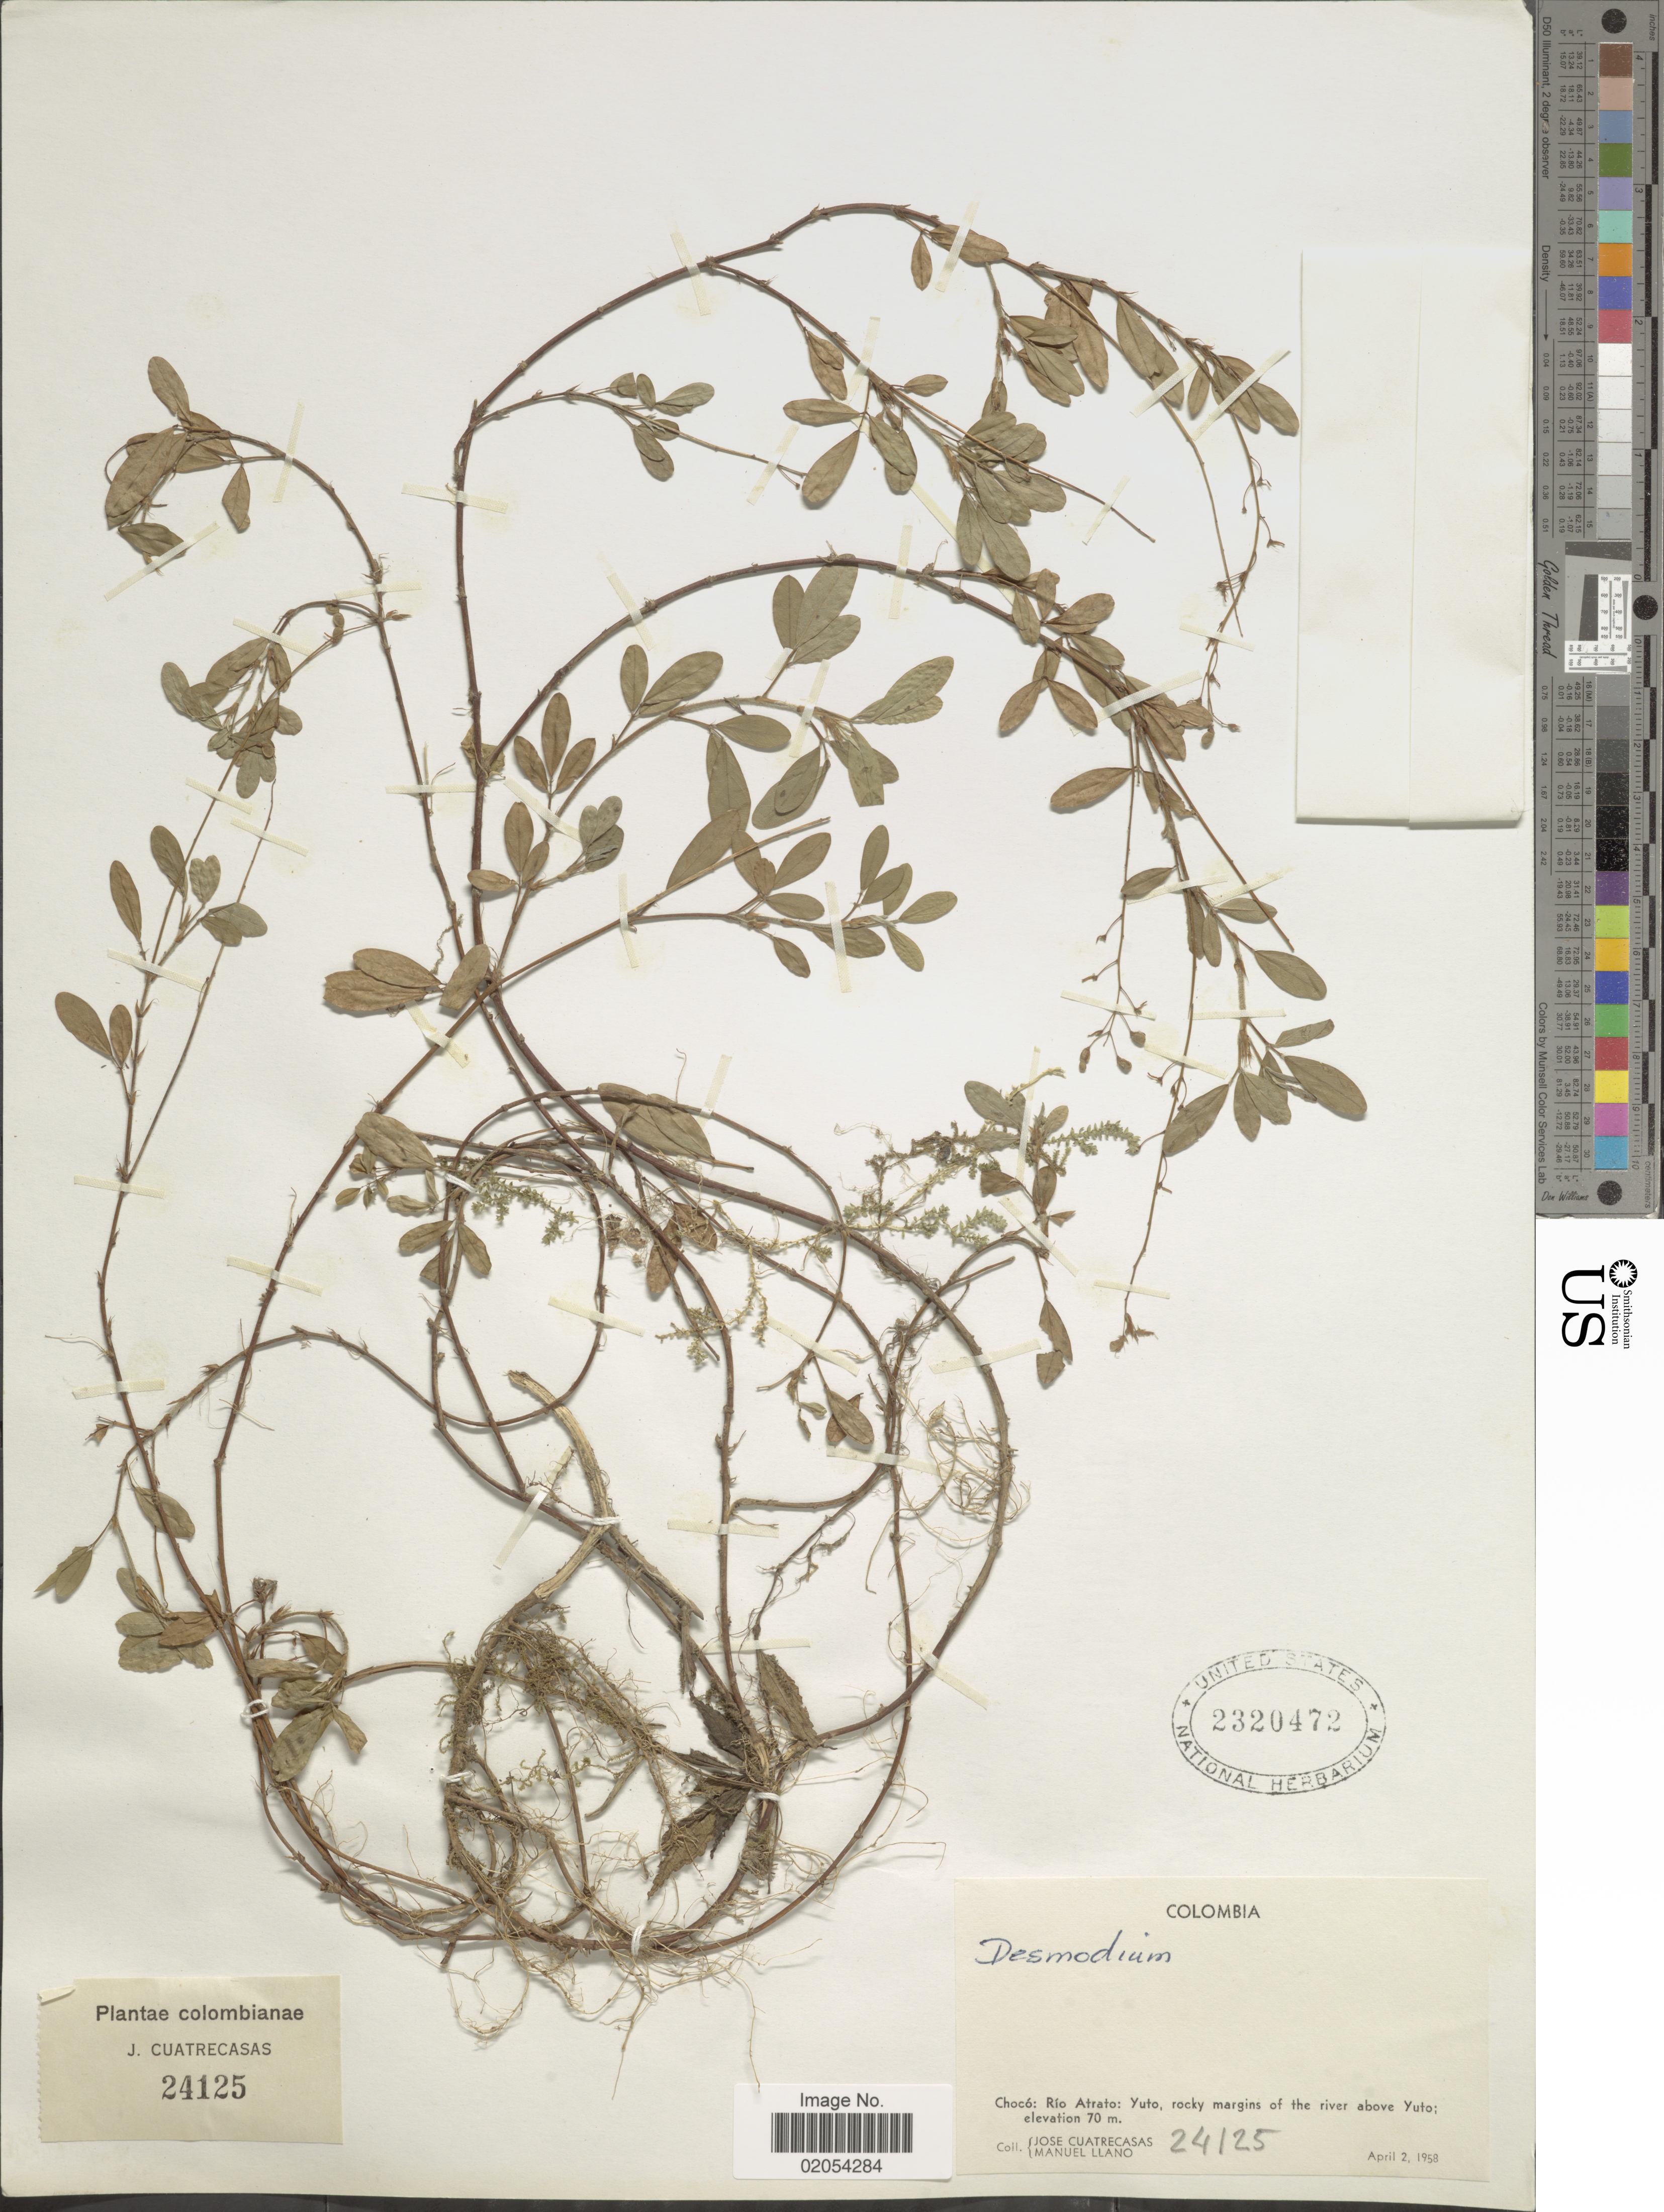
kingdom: Plantae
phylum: Tracheophyta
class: Magnoliopsida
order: Fabales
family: Fabaceae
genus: Desmodium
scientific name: Desmodium sp.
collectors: J. Cuatrecasas & M. Llano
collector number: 24125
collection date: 1958-04-02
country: Colombia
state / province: Chocó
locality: Choco: Rio Atrato: Yuto, rocky margins of the river above Yuto.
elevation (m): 70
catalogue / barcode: US 2320472